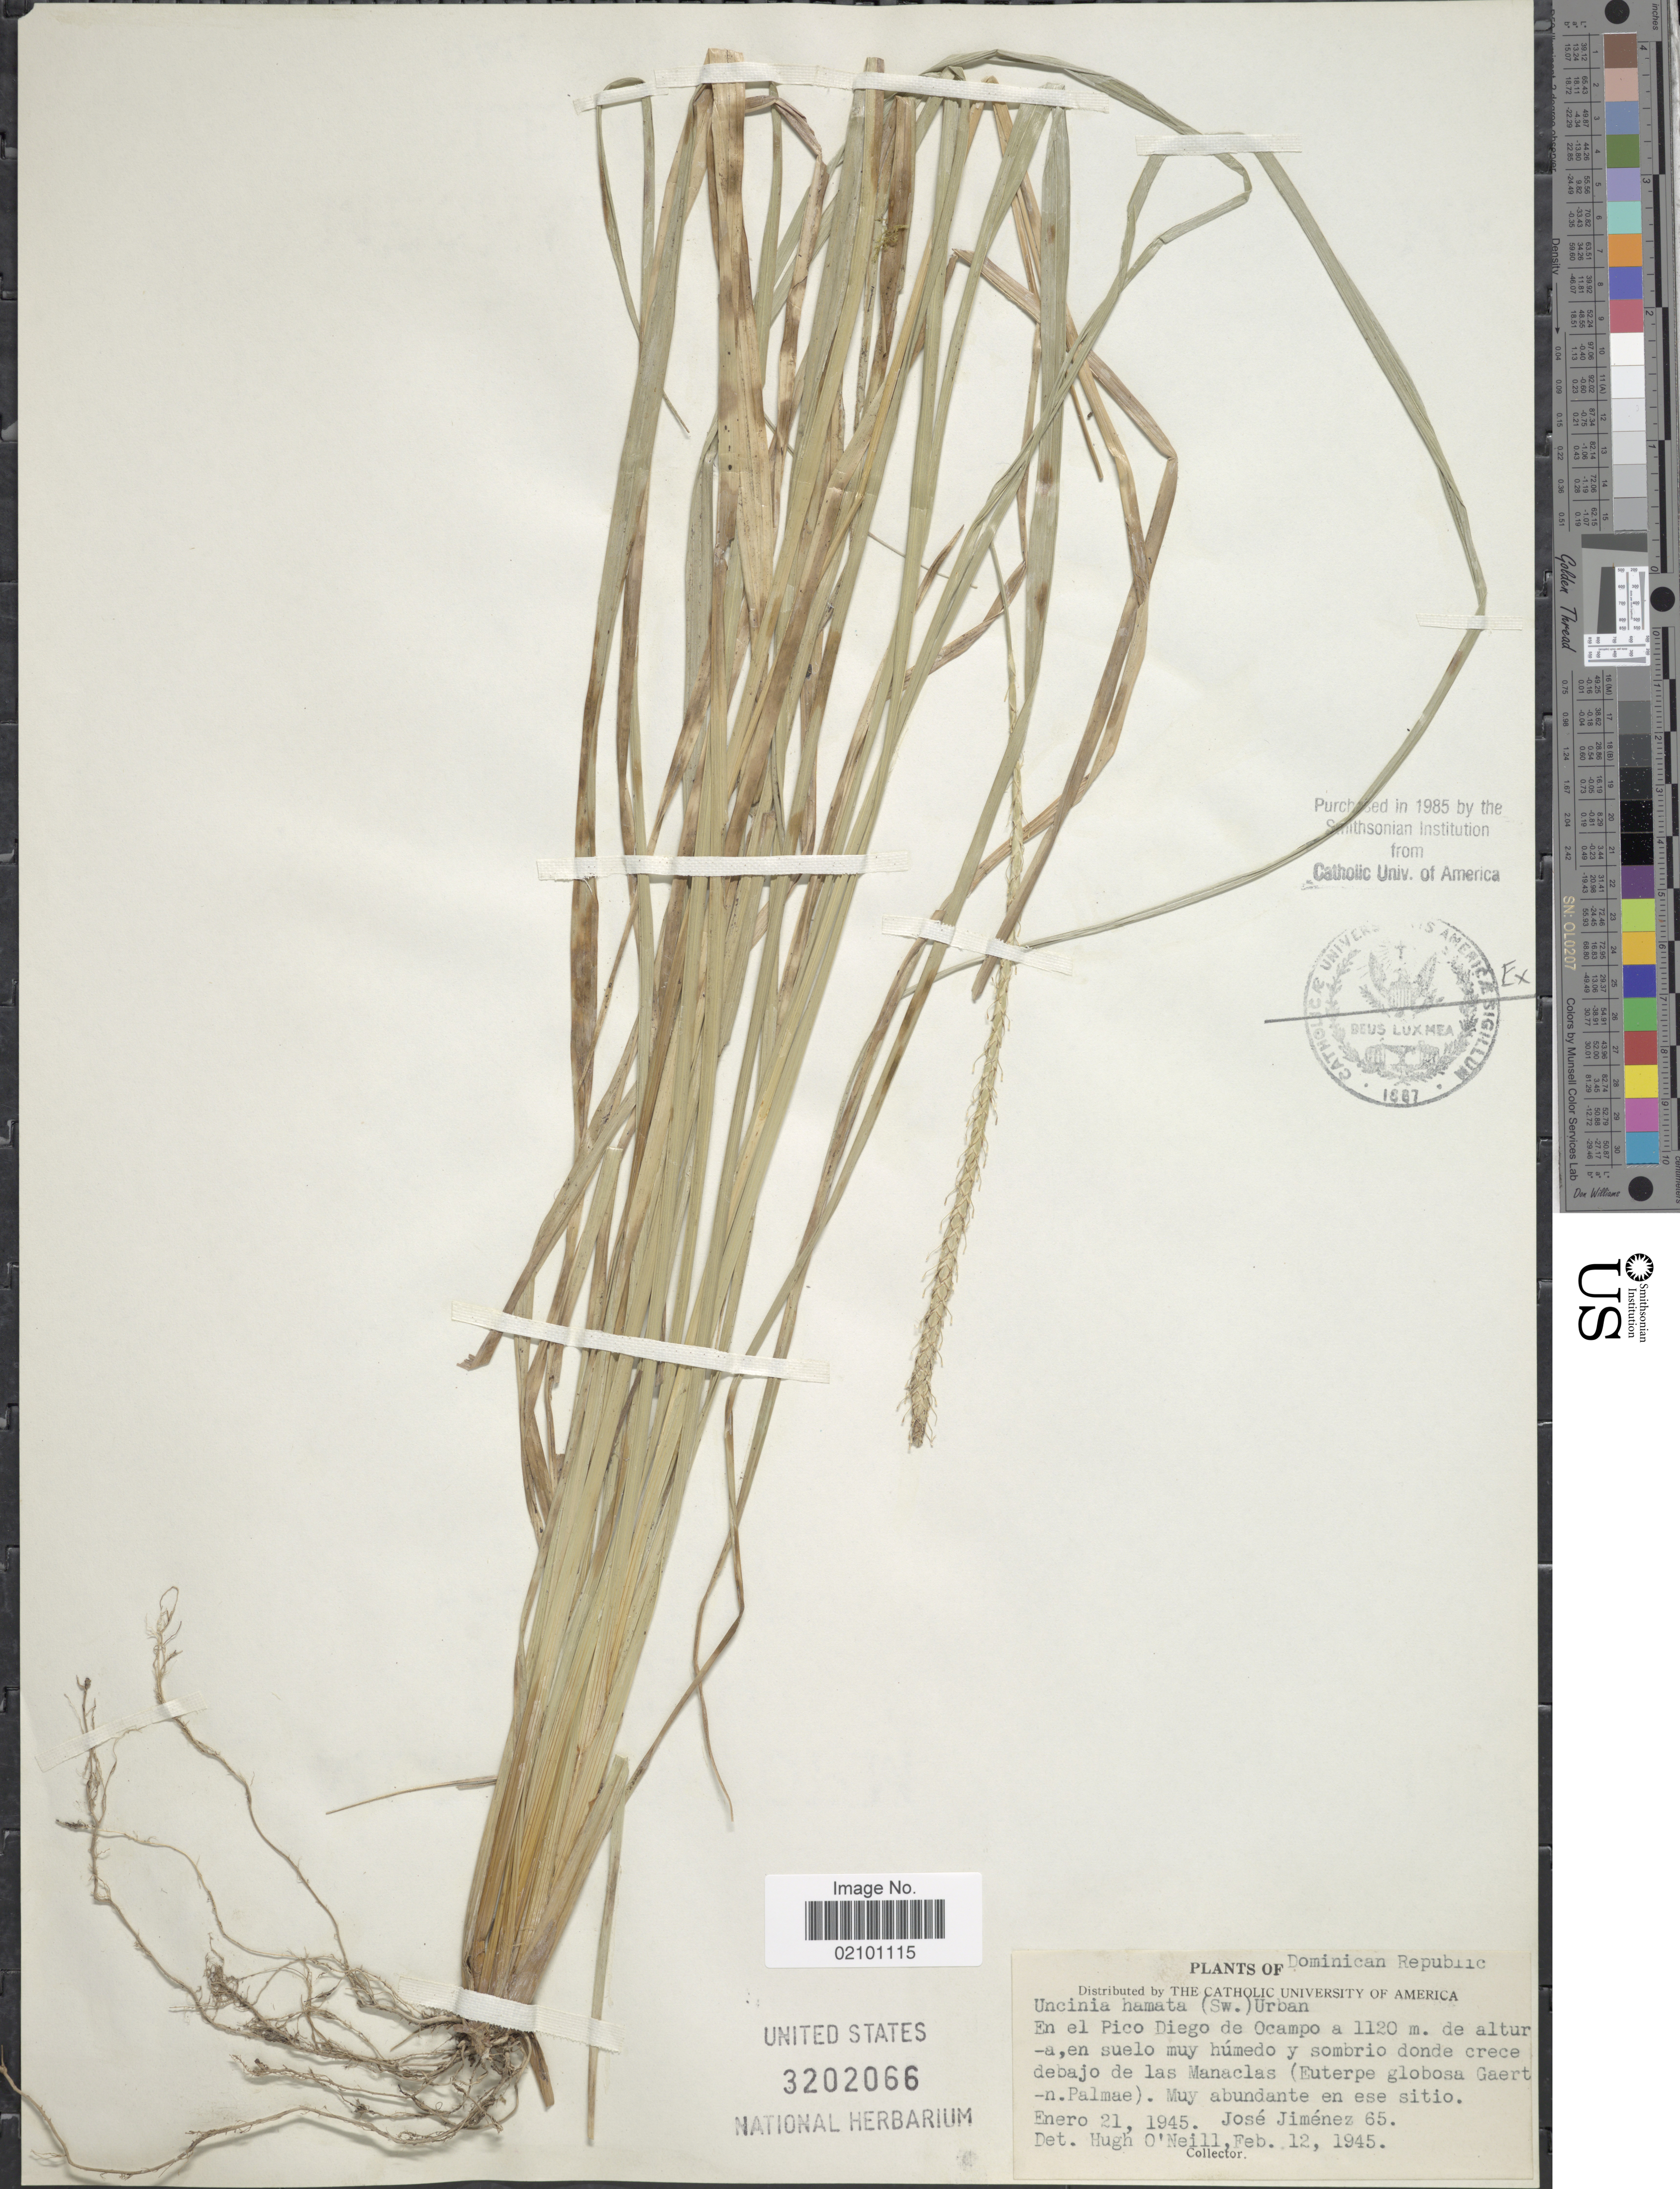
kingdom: Plantae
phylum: Tracheophyta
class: Liliopsida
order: Poales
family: Cyperaceae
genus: Carex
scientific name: Carex hamata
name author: Sw.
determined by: Strong, M. T., (US), Smithsonian Institution - National Museum of Natural History (UNITED STATES)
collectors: J. Jiménez Ramírez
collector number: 65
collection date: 1945-01-21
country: Dominican Republic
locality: En el Pico Diego de Ocampo , donde crece debajo de las Manaclas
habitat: En suelo muy húmido y sombrio donde crece debajo de la Manaclas. Muy abundante en ese sitio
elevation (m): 1120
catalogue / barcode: US 3202066